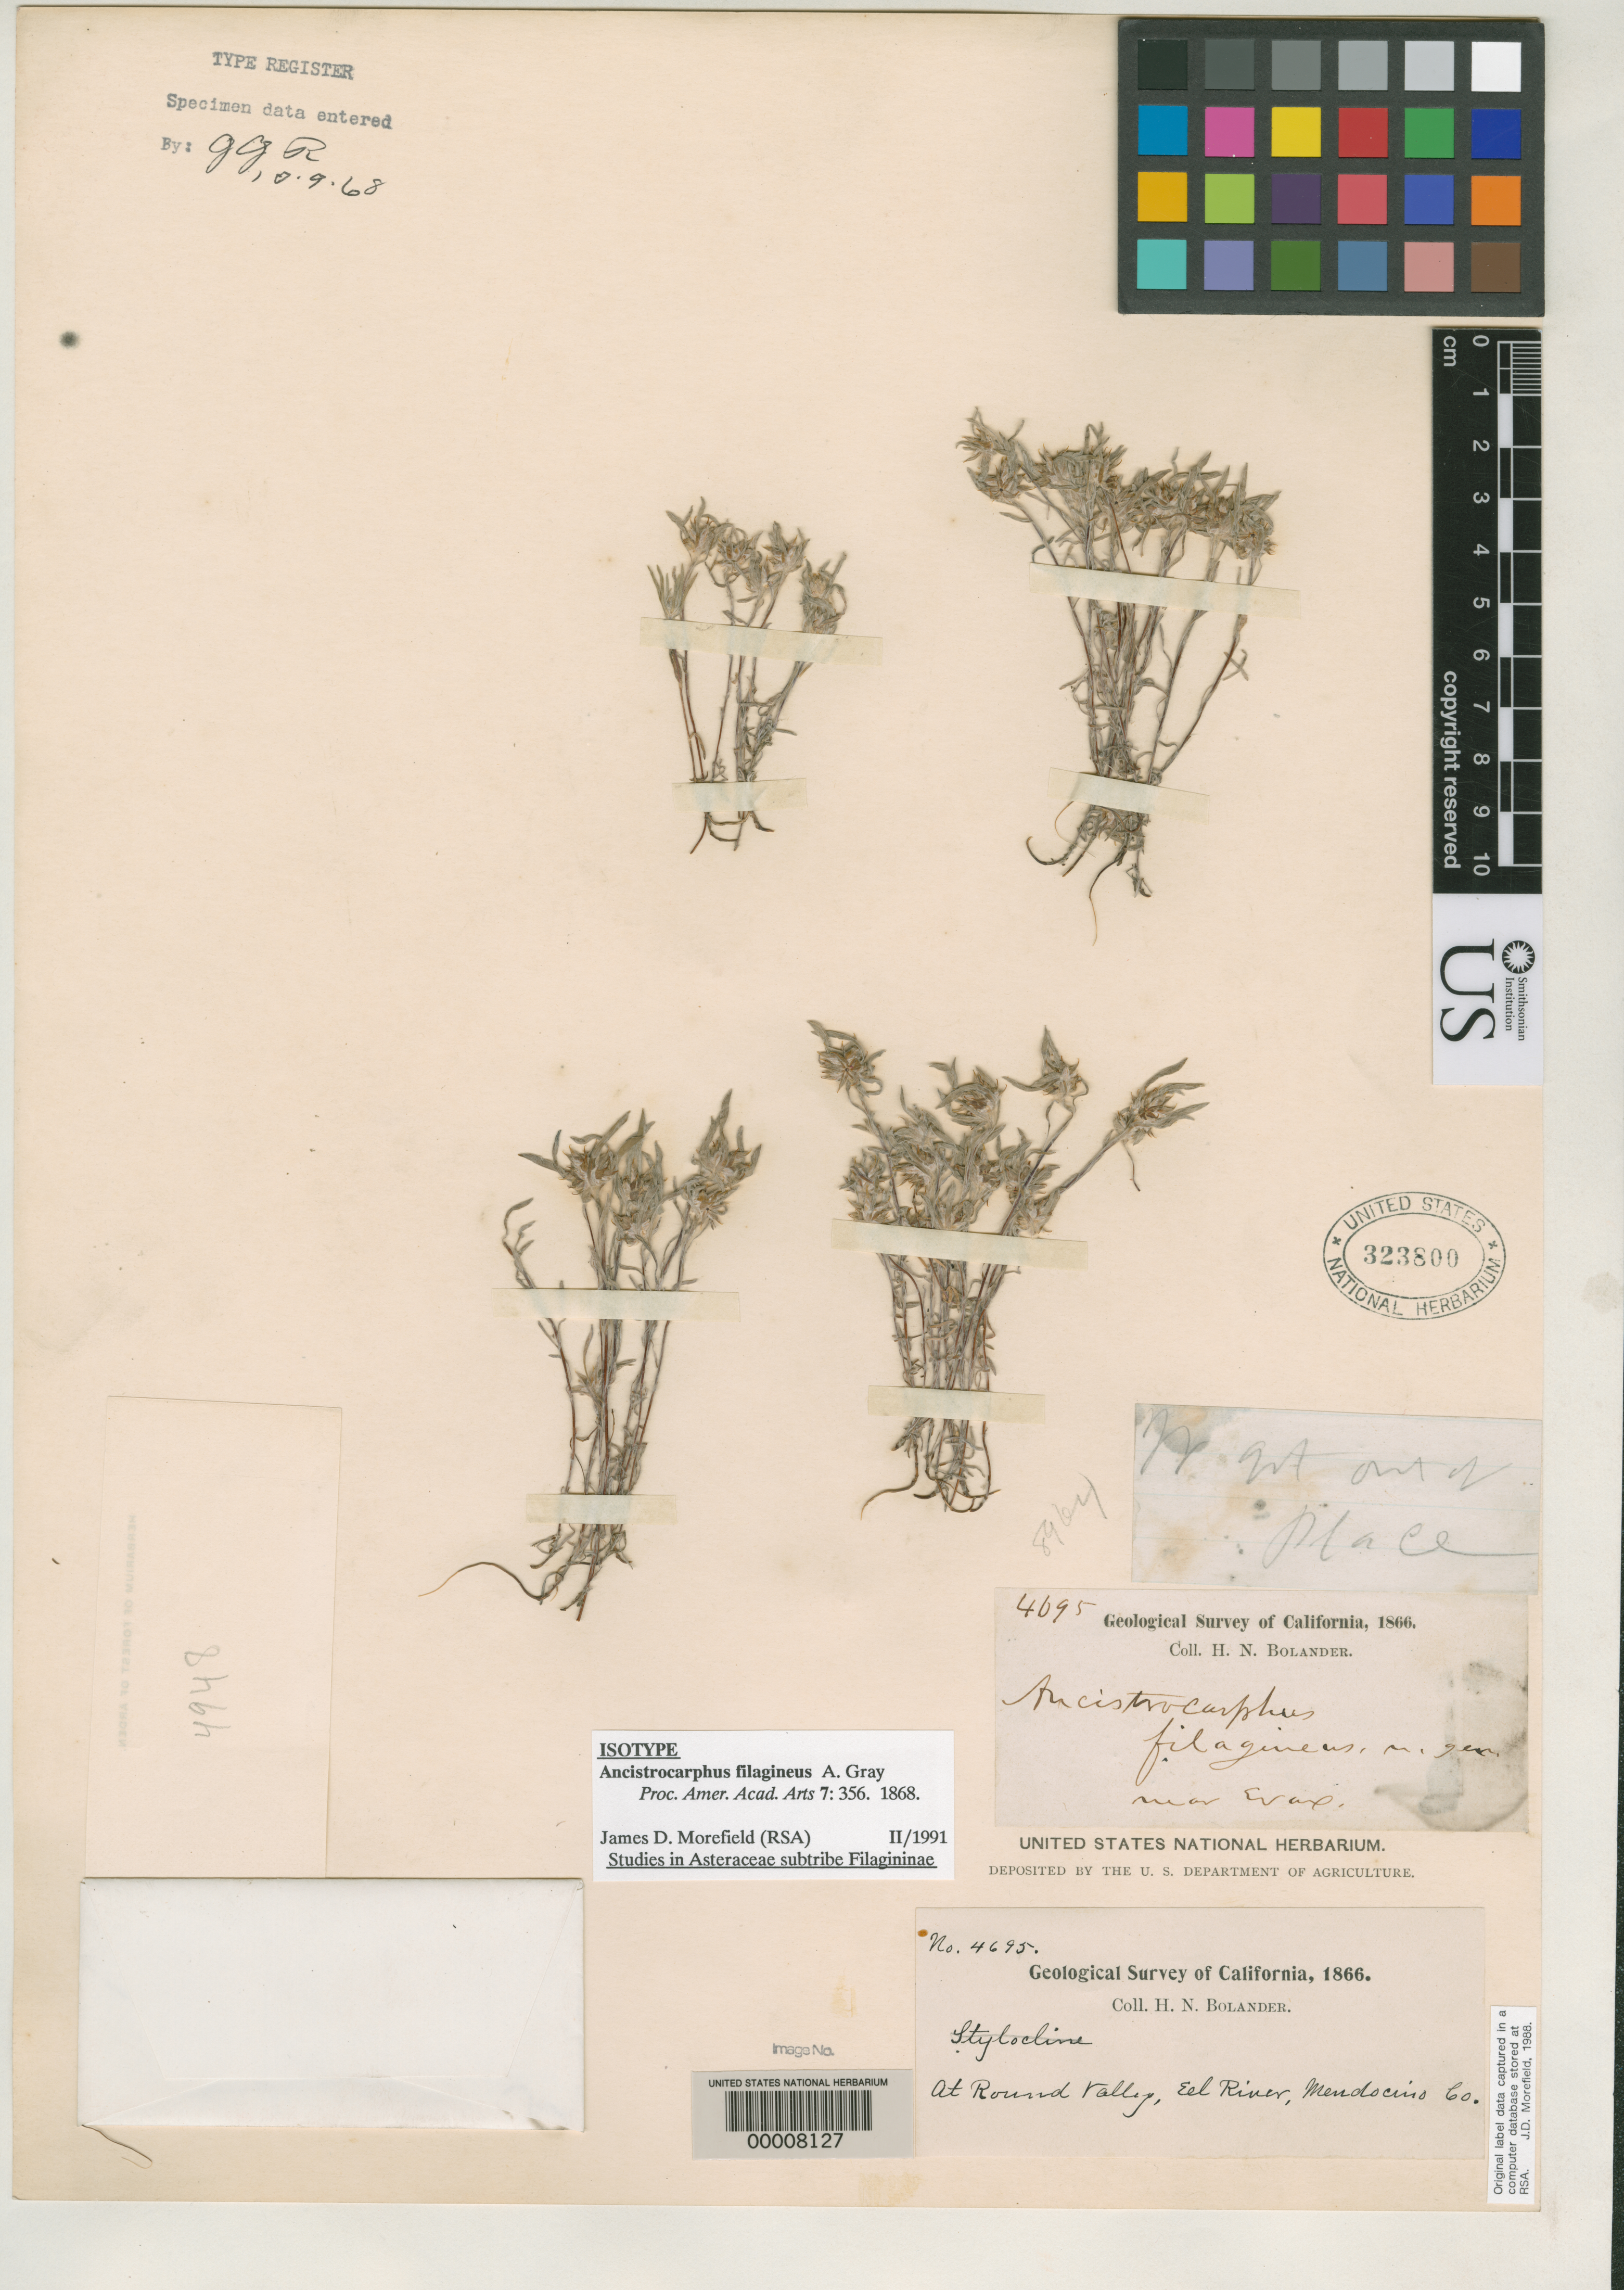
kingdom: Plantae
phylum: Tracheophyta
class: Magnoliopsida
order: Asterales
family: Asteraceae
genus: Ancistrocarphus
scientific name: Ancistrocarphus filagineus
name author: A. Gray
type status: Isotype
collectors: H. Bolander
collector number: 4695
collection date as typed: May 1866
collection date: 1866-05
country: United States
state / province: California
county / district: Mendocino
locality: Round Valley.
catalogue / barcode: US 323800